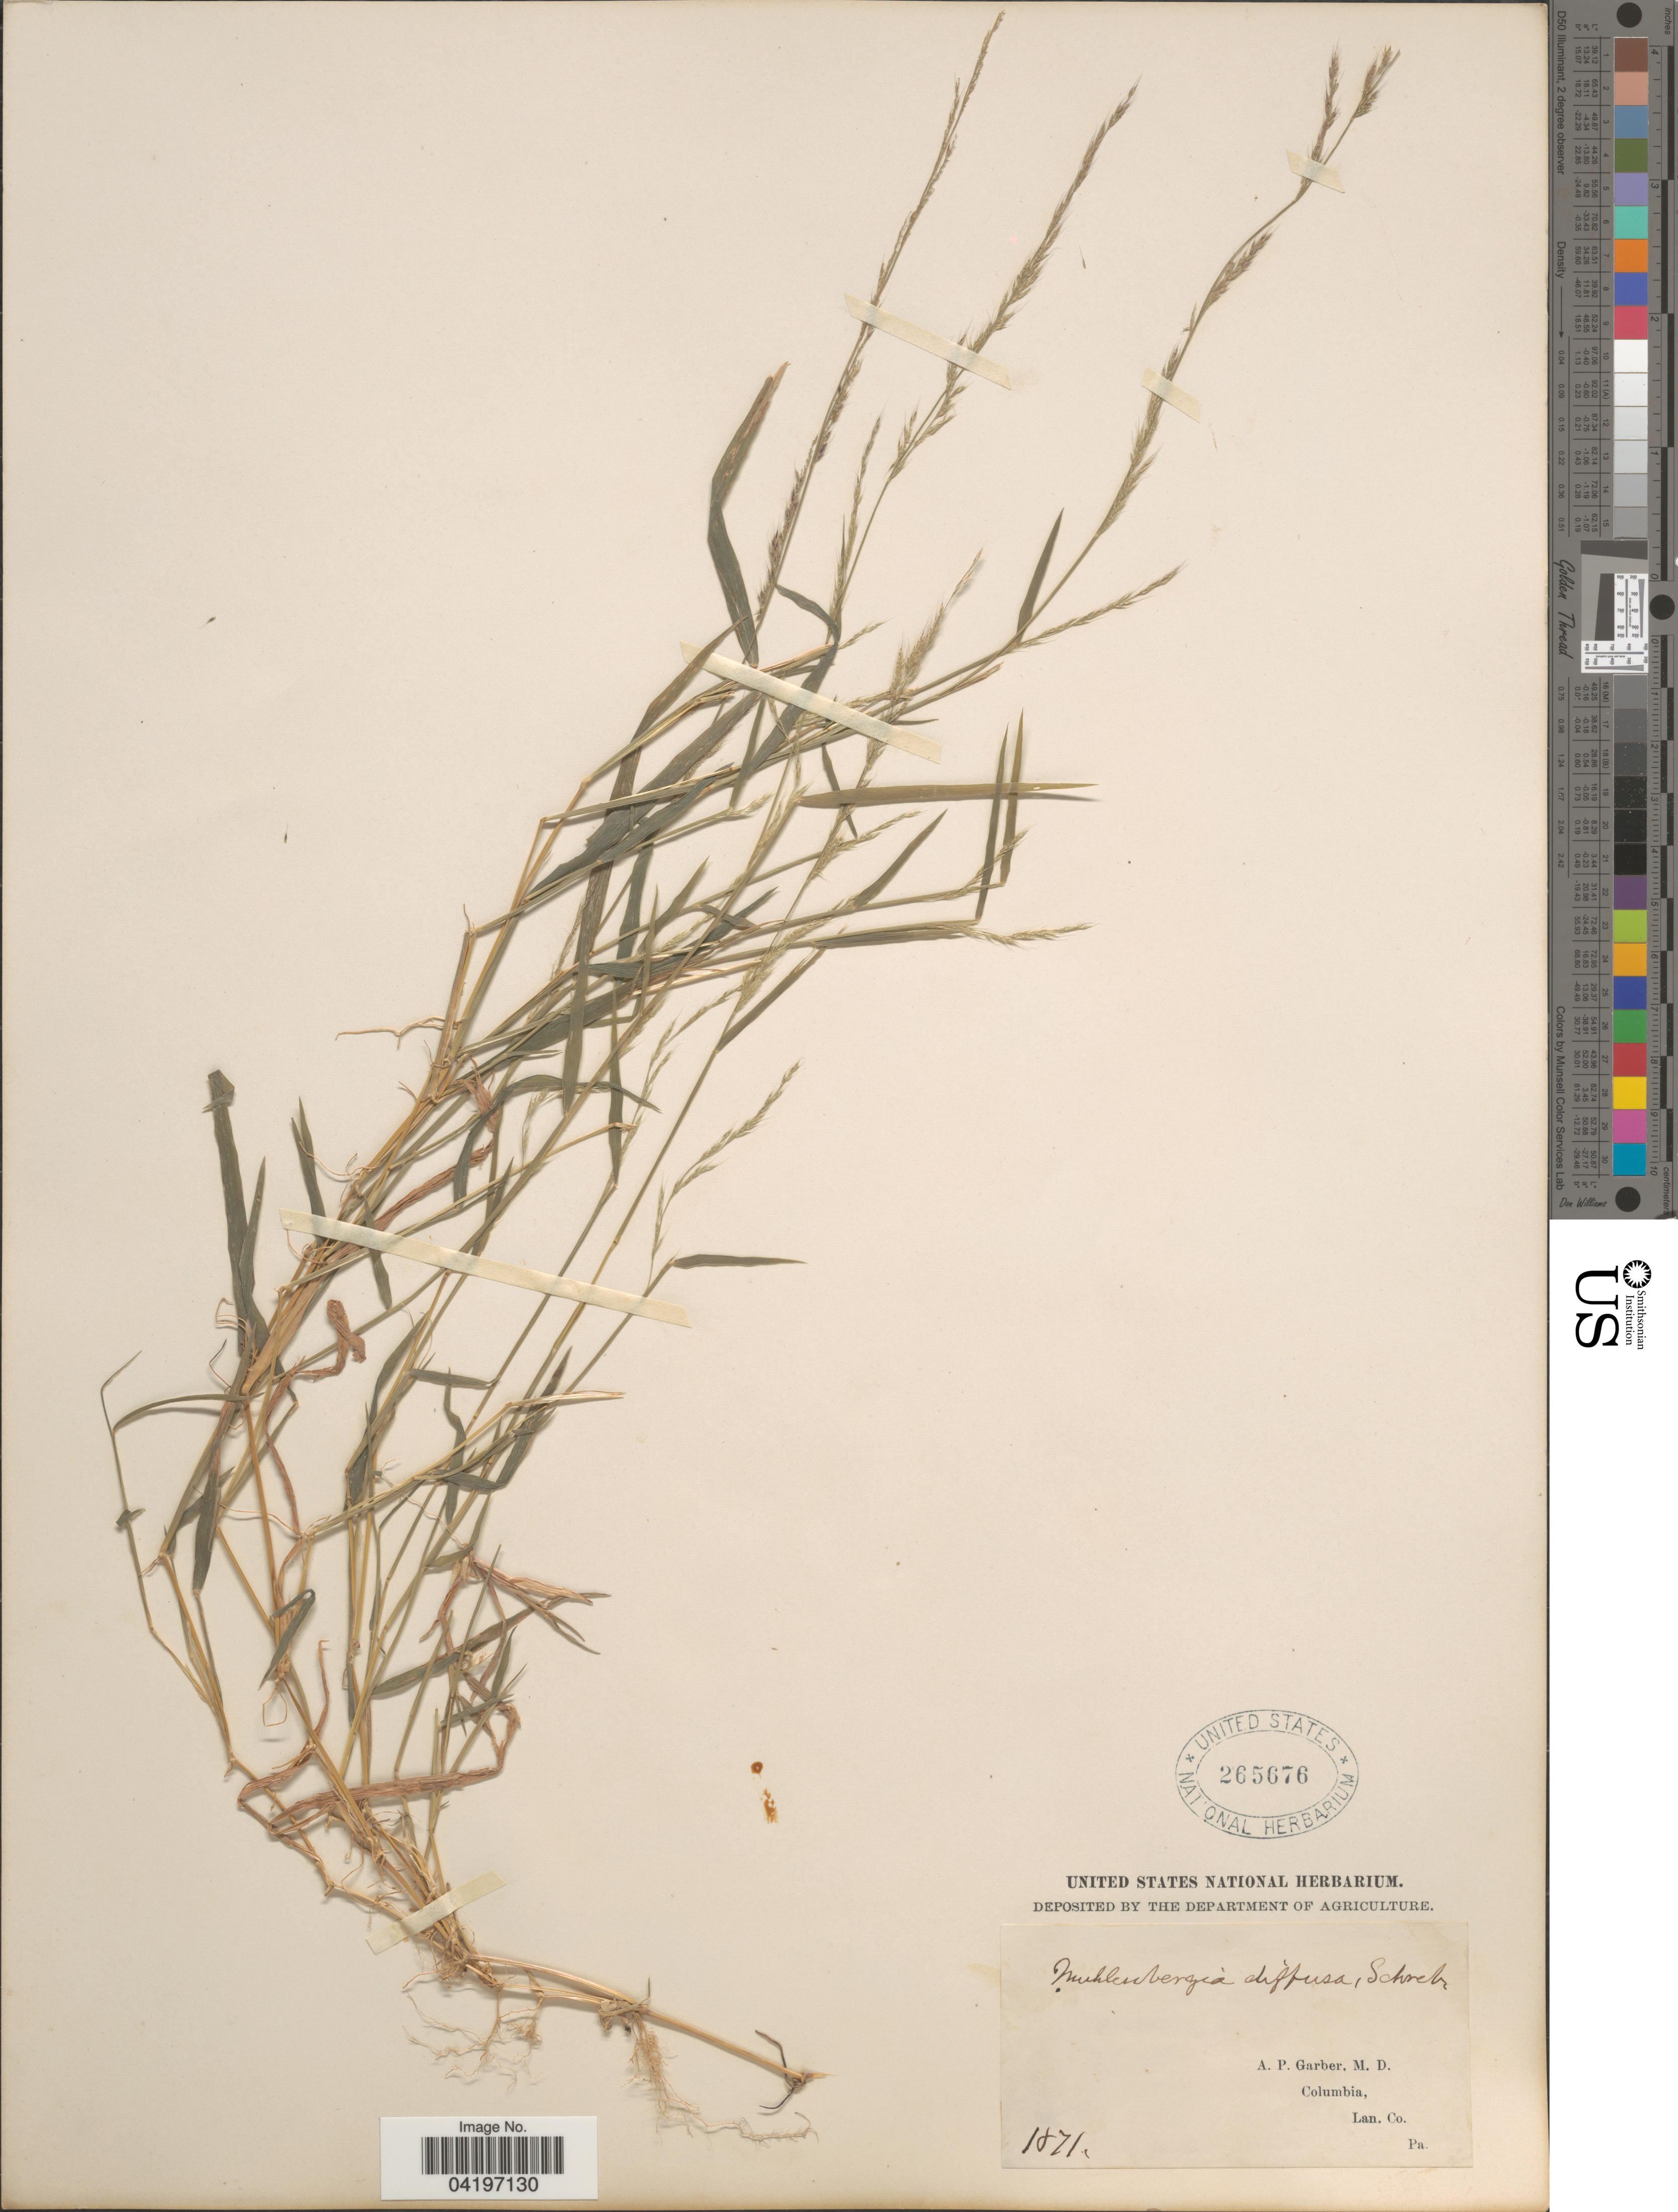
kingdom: Plantae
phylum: Tracheophyta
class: Liliopsida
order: Poales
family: Poaceae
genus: Muhlenbergia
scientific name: Muhlenbergia schreberi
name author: J.F. Gmel.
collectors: A. P. Garber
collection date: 1871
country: United States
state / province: Pennsylvania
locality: Columbia, Lan. Co.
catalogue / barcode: US 265676